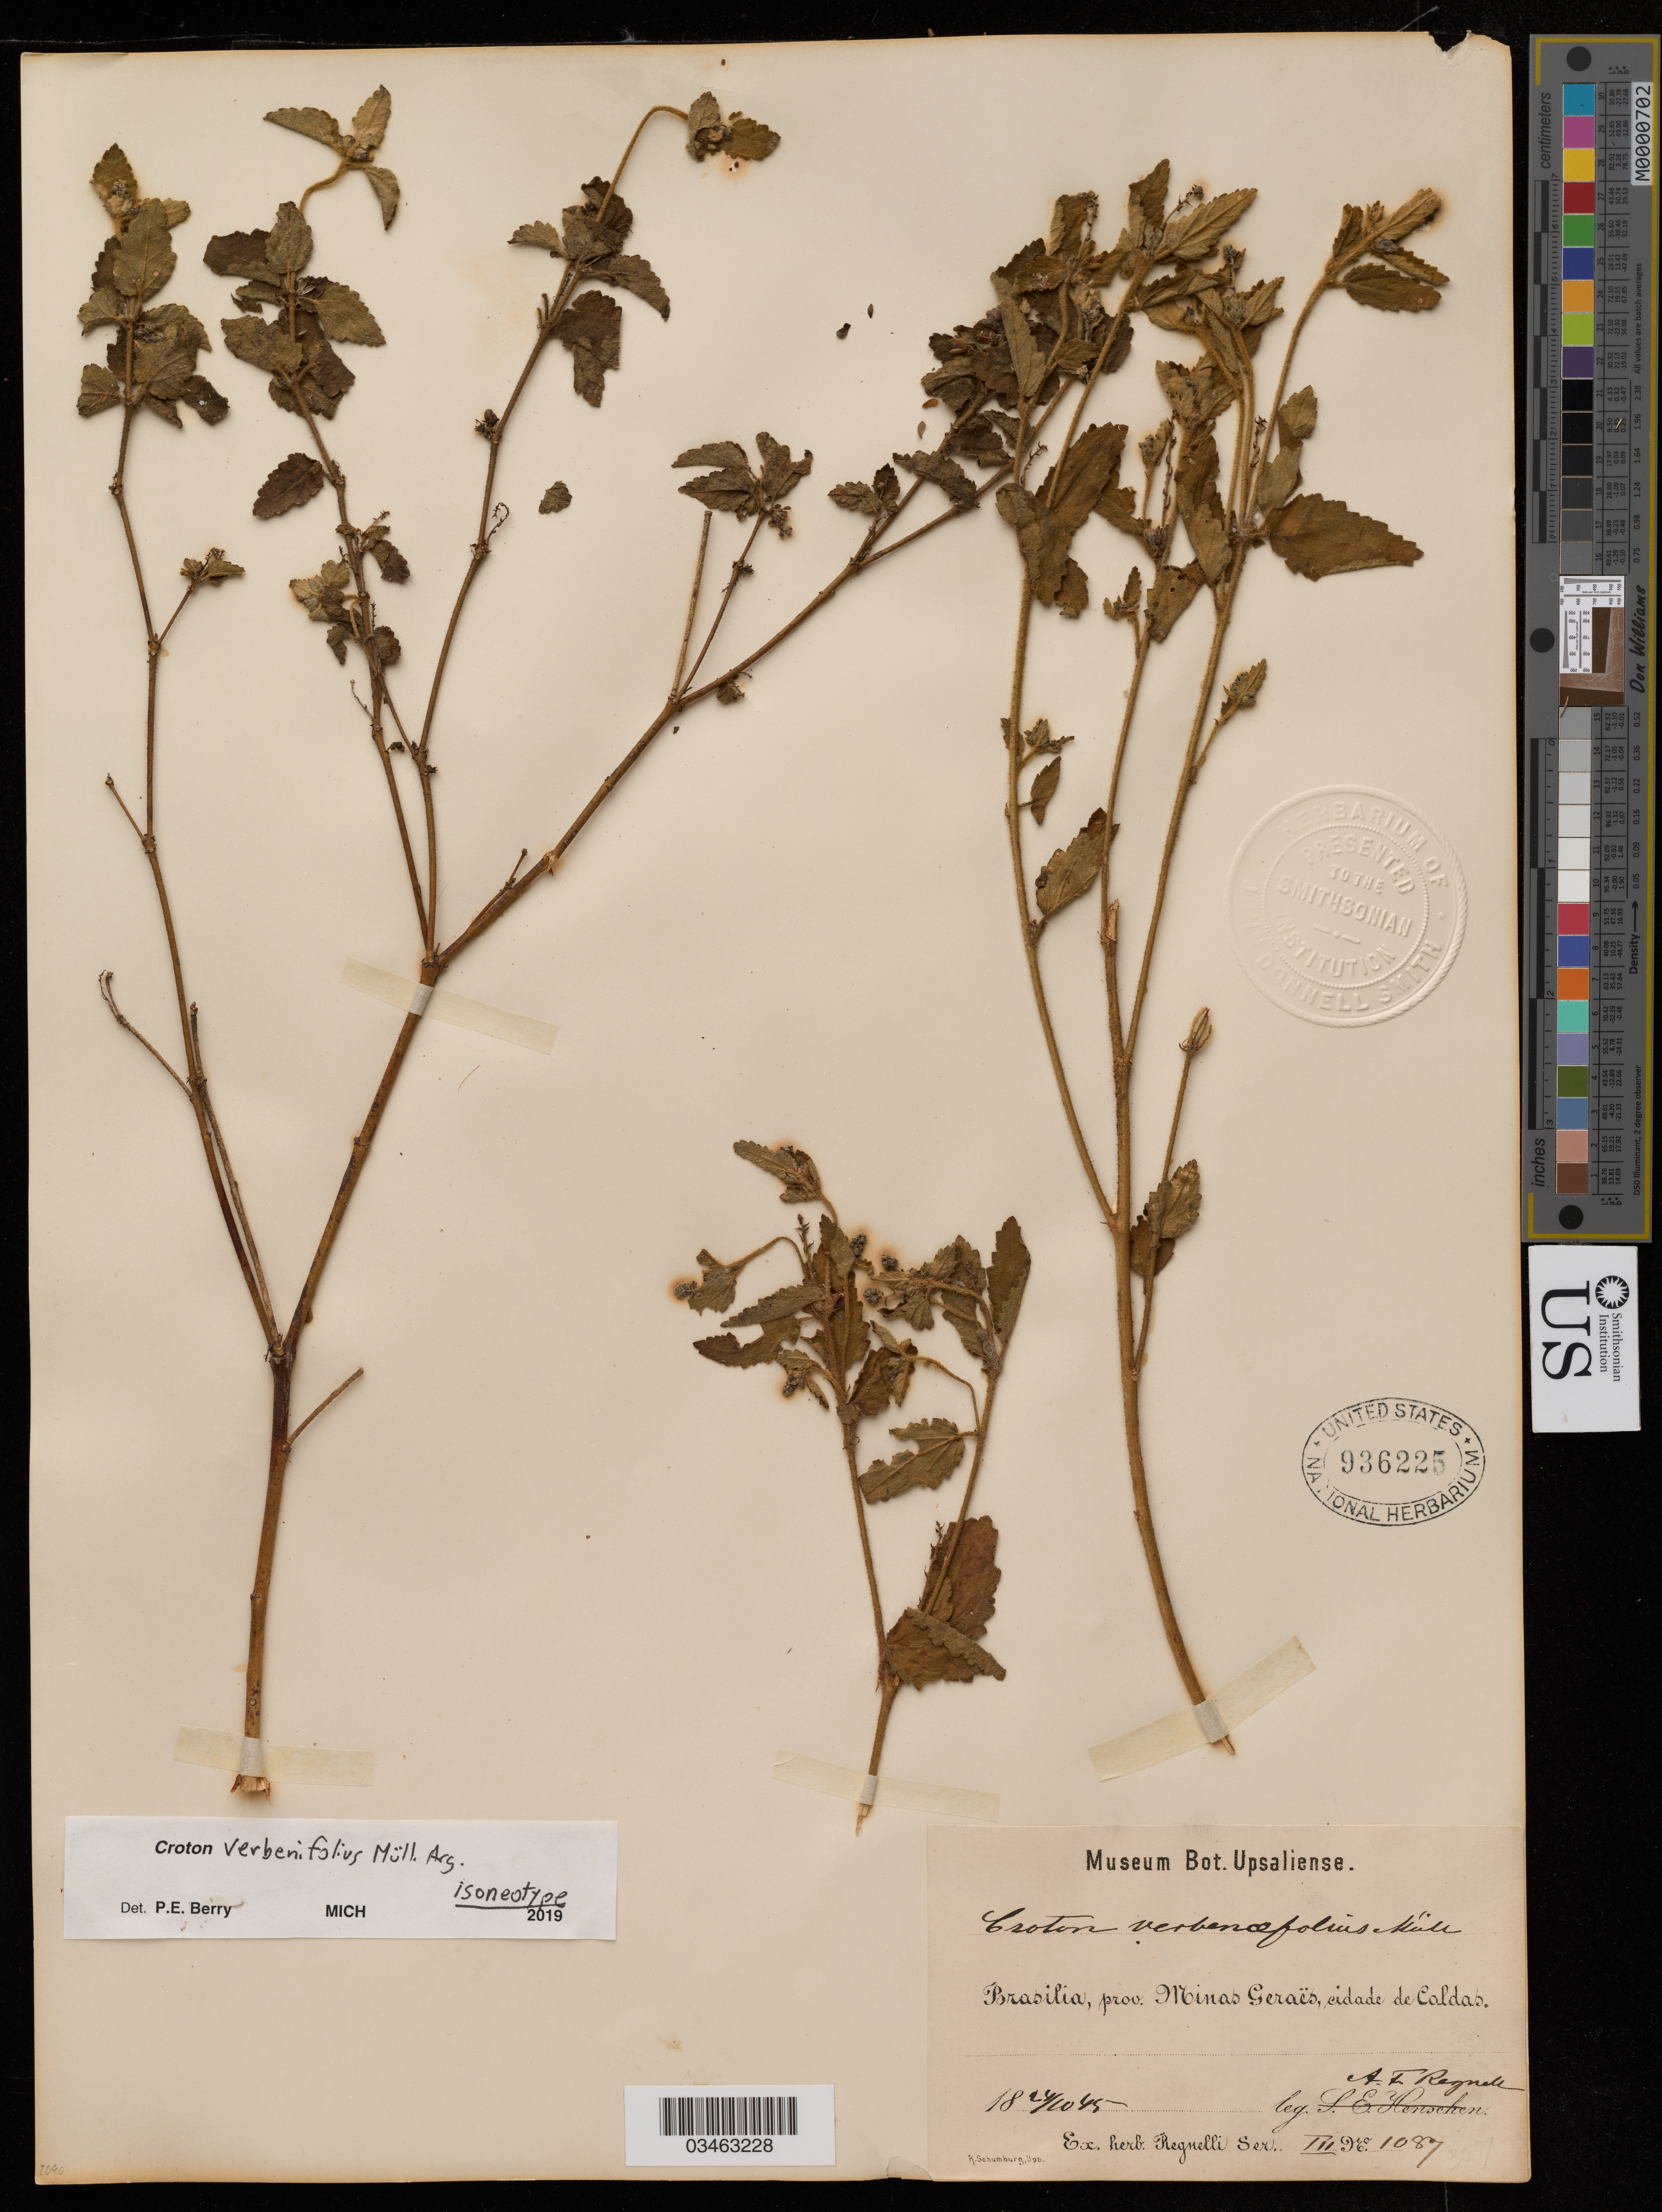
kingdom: Plantae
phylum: Tracheophyta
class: Magnoliopsida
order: Malpighiales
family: Euphorbiaceae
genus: Croton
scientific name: Croton verbenifolius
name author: Müll. Arg.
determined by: Berry, P. E.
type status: Isoneotype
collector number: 1087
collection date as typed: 1824 / 1045 [Date illegible]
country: Brazil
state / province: Minas Gerais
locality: Cidade de Caldas.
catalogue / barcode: US 936225